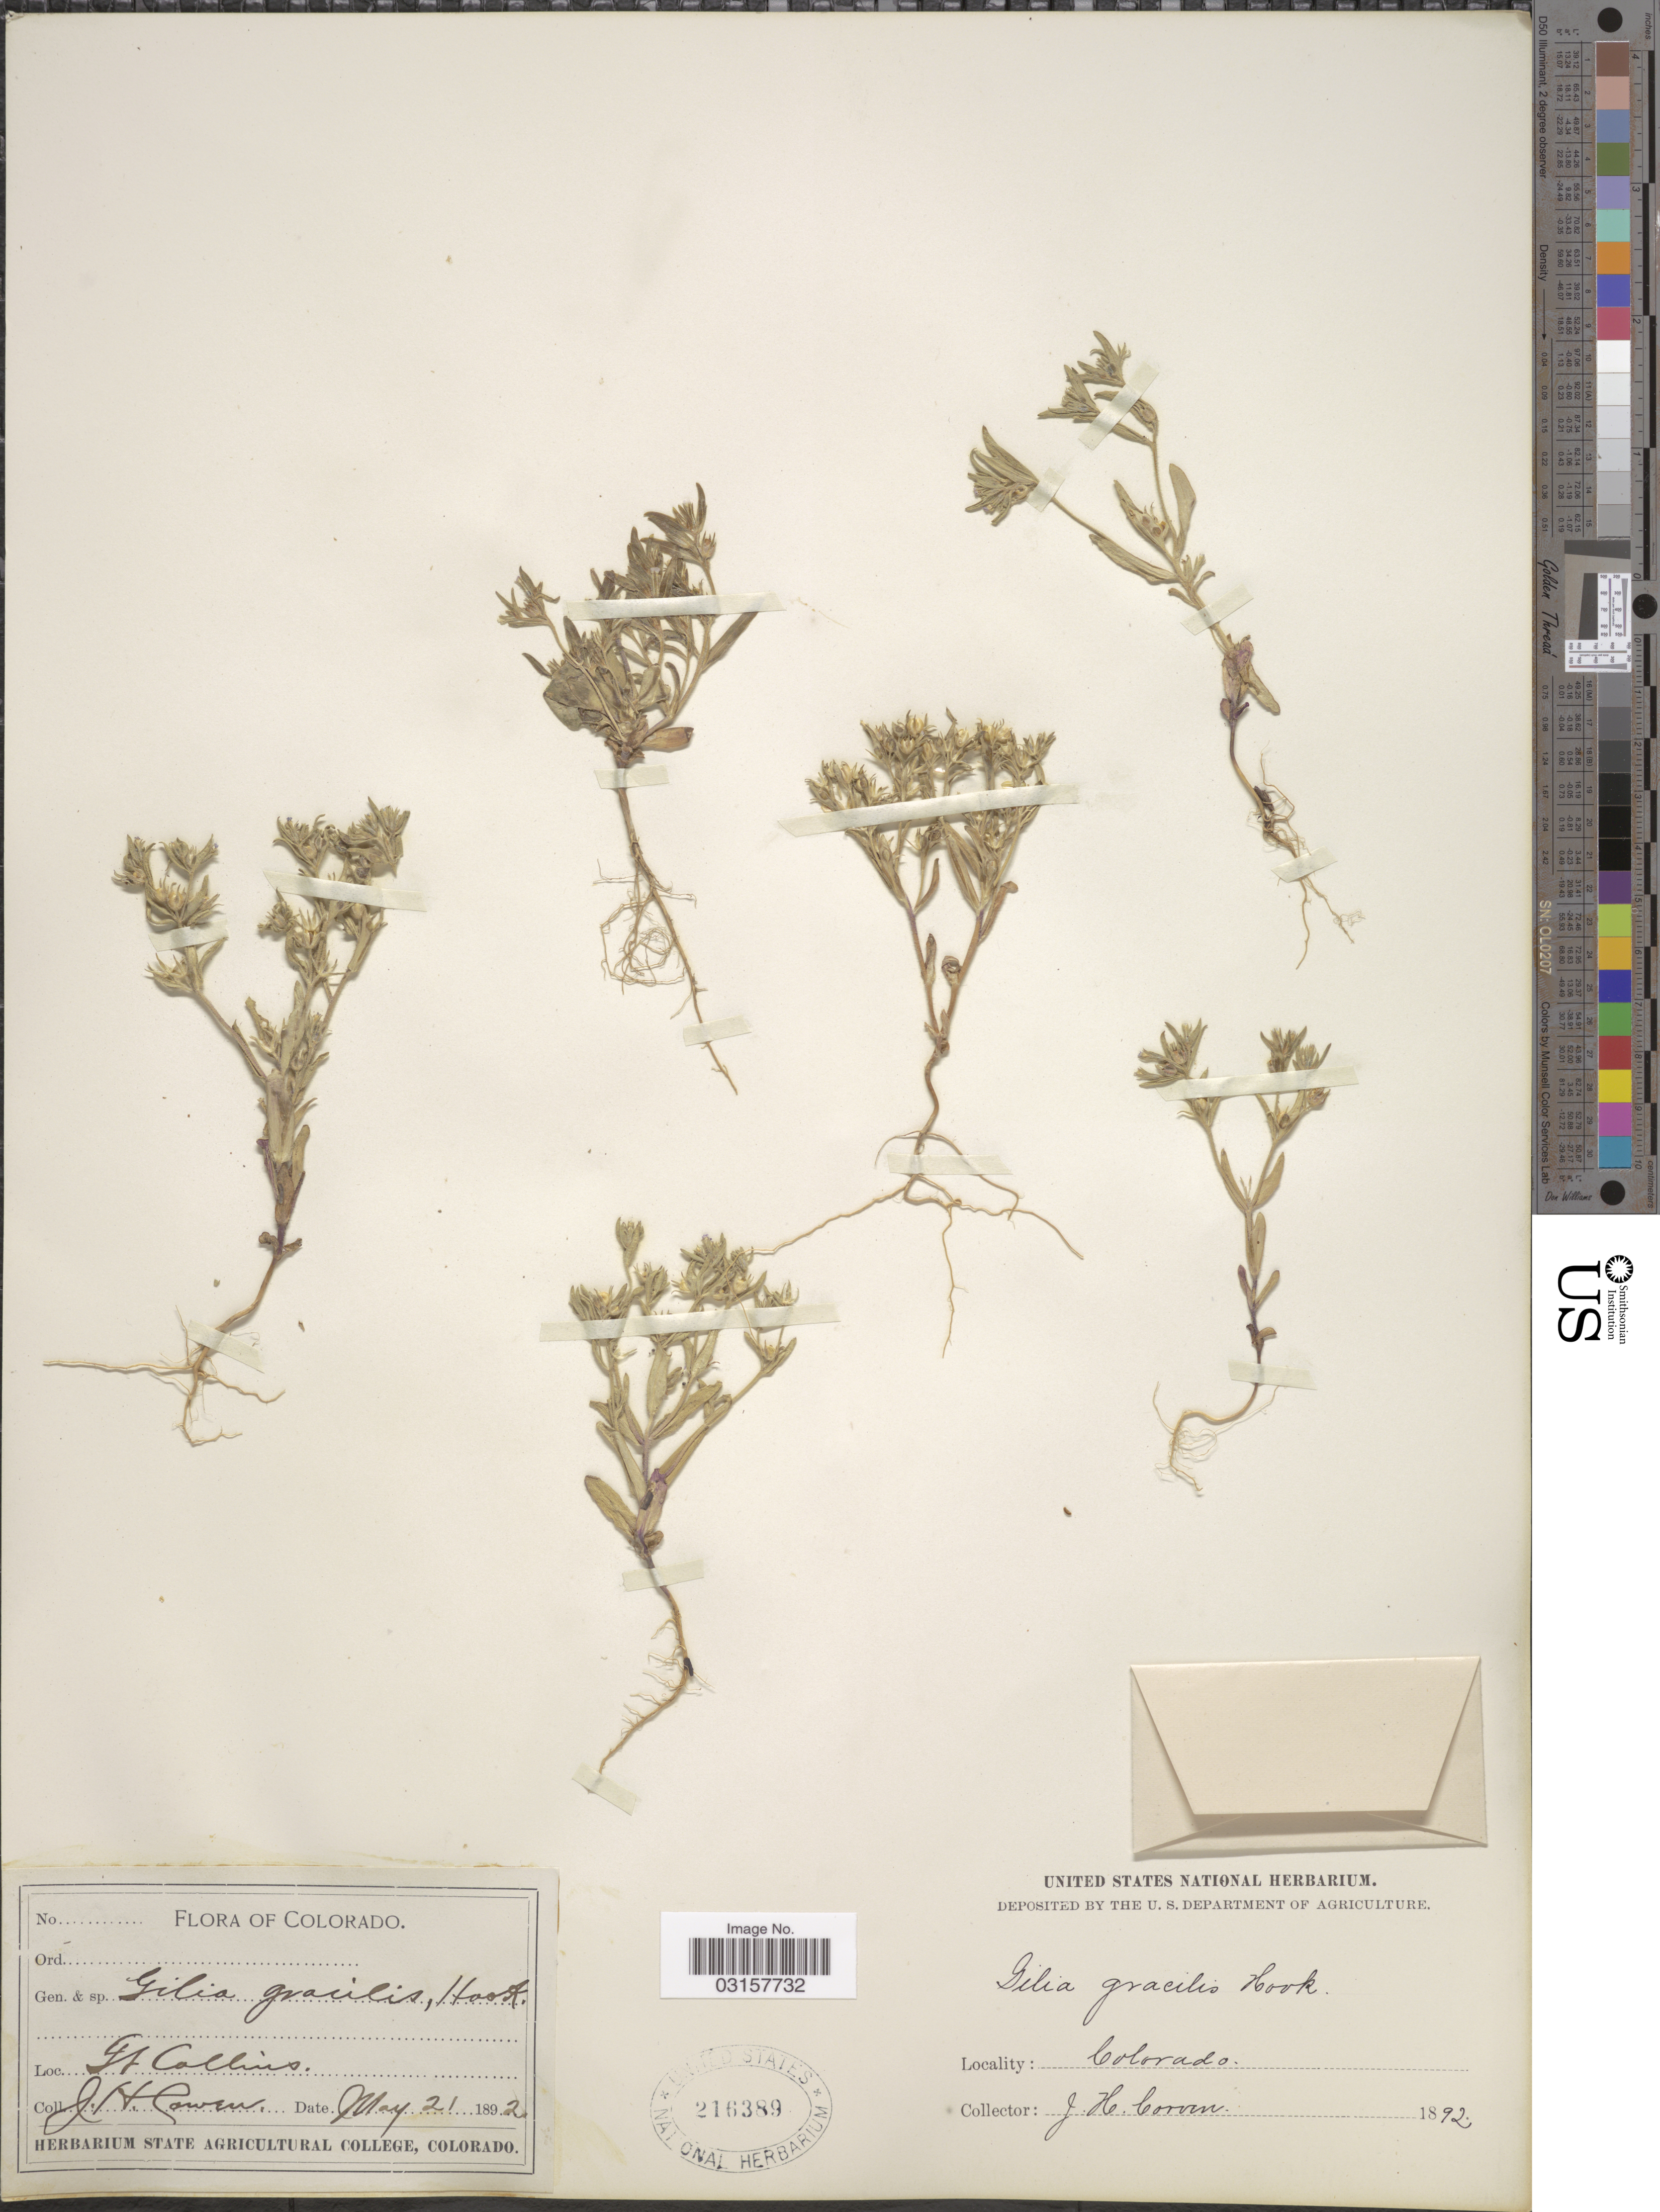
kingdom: Plantae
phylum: Tracheophyta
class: Magnoliopsida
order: Ericales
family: Polemoniaceae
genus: Microsteris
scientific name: Microsteris gracilis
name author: (Hook.) Greene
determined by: (US) Smithsonian Institution - National Museum of Natural History - Department of Botany (UNITED STATES)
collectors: J. H. Cowen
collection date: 1892-05-21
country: United States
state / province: Colorado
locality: Ft. Collins.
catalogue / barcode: US 216389